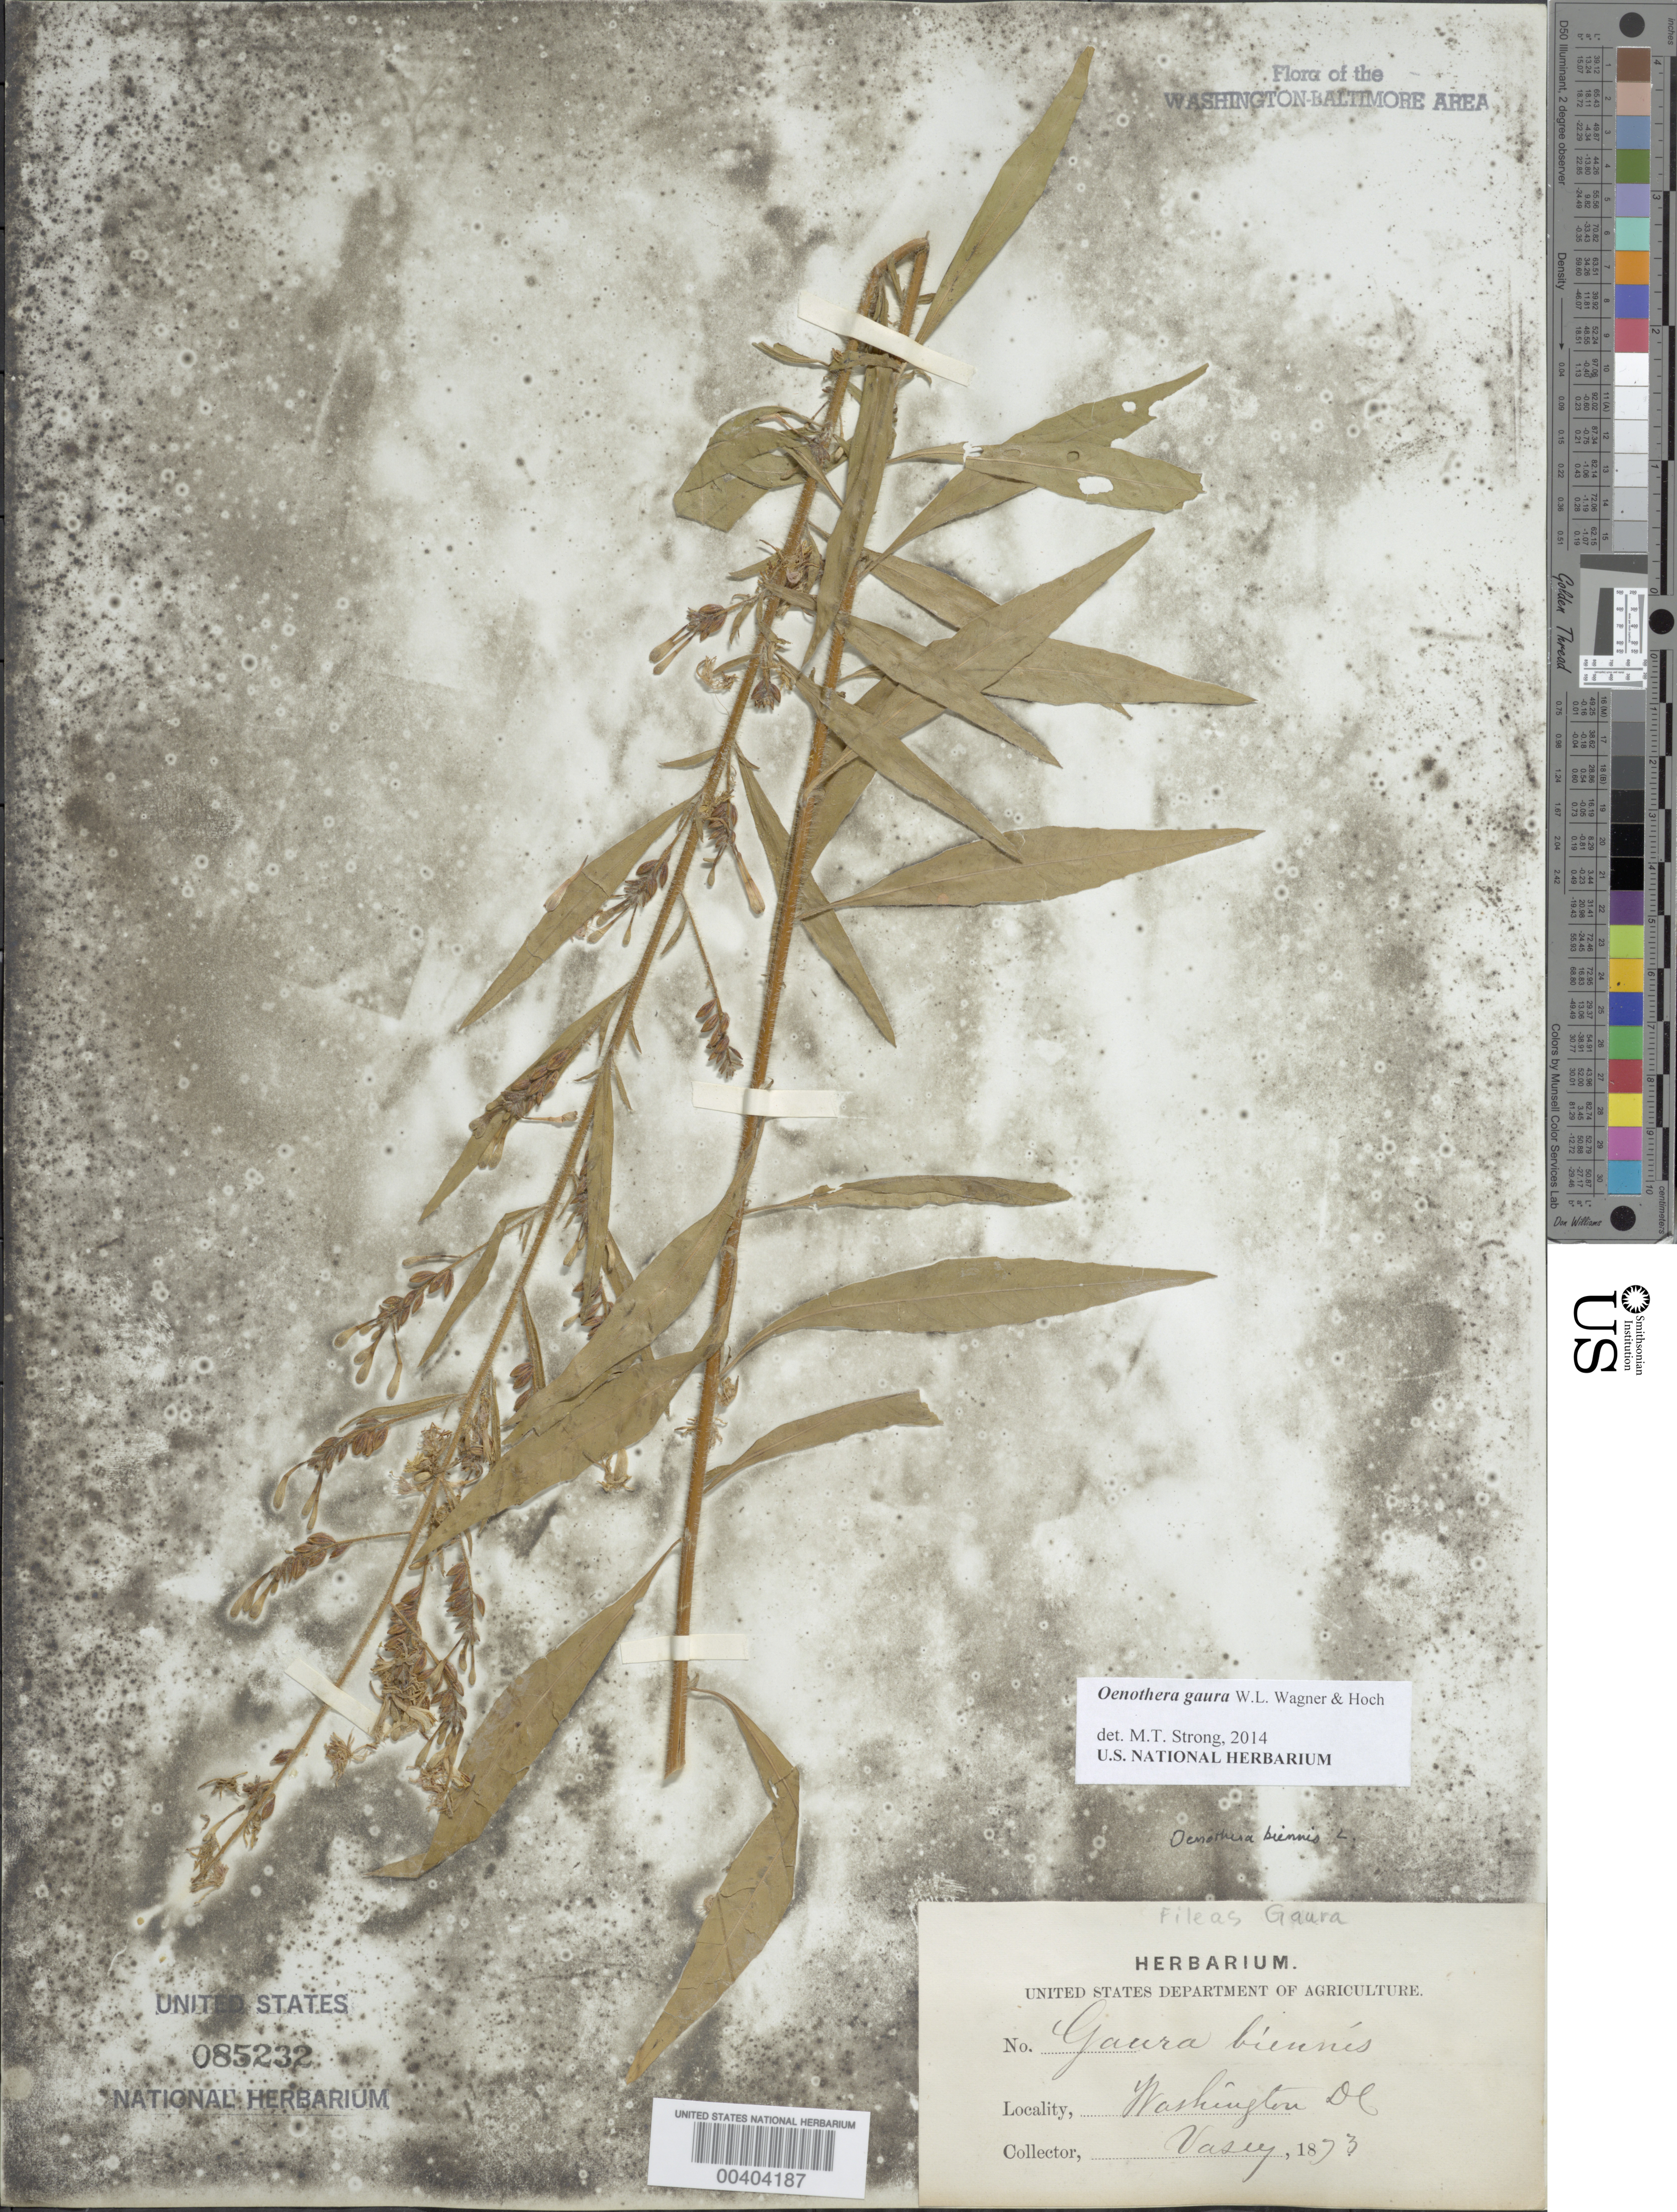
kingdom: Plantae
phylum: Tracheophyta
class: Magnoliopsida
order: Myrtales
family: Onagraceae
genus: Oenothera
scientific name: Oenothera gaura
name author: W.L. Wagner & Hoch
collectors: G. Vasey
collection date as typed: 1873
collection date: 1873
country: United States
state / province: District of Columbia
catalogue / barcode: US 85232